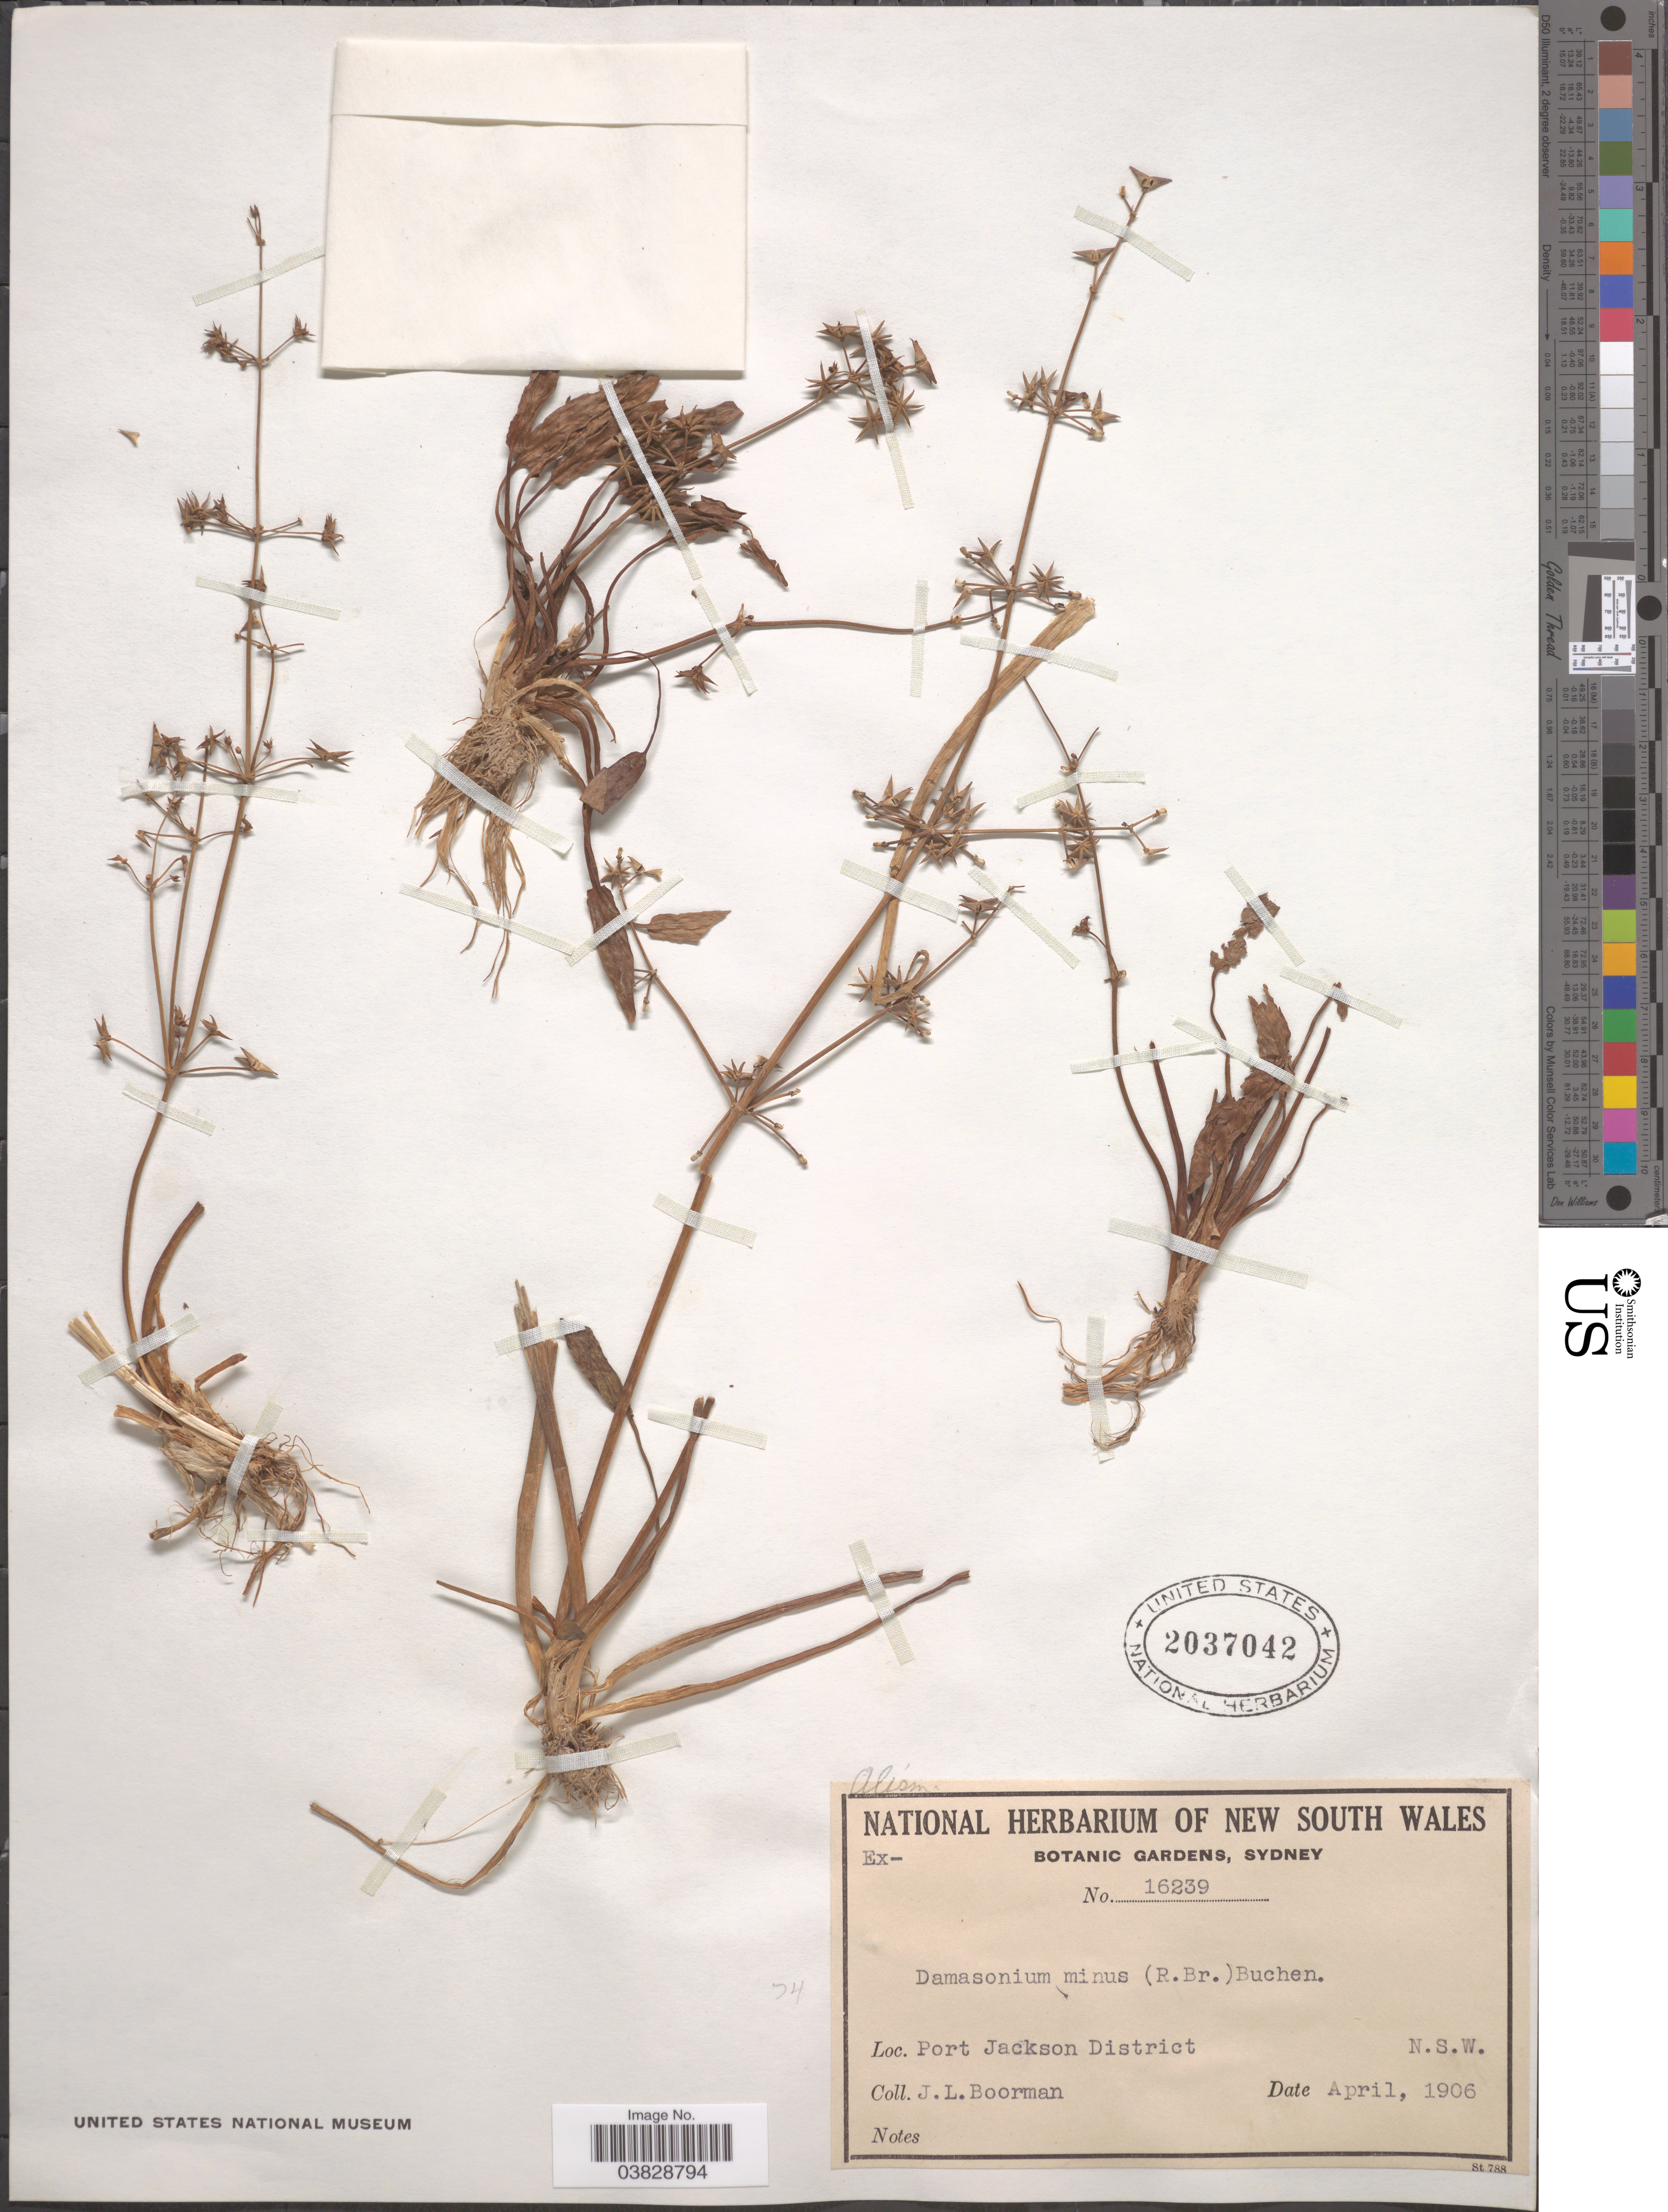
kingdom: Plantae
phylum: Tracheophyta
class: Liliopsida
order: Alismatales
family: Alismataceae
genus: Damasonium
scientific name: Damasonium minus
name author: (R. Br.) Buchenau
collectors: J. Boorman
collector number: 16239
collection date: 1906-04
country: Australia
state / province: New South Wales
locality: Port Jackson District.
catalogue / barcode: US 2037042